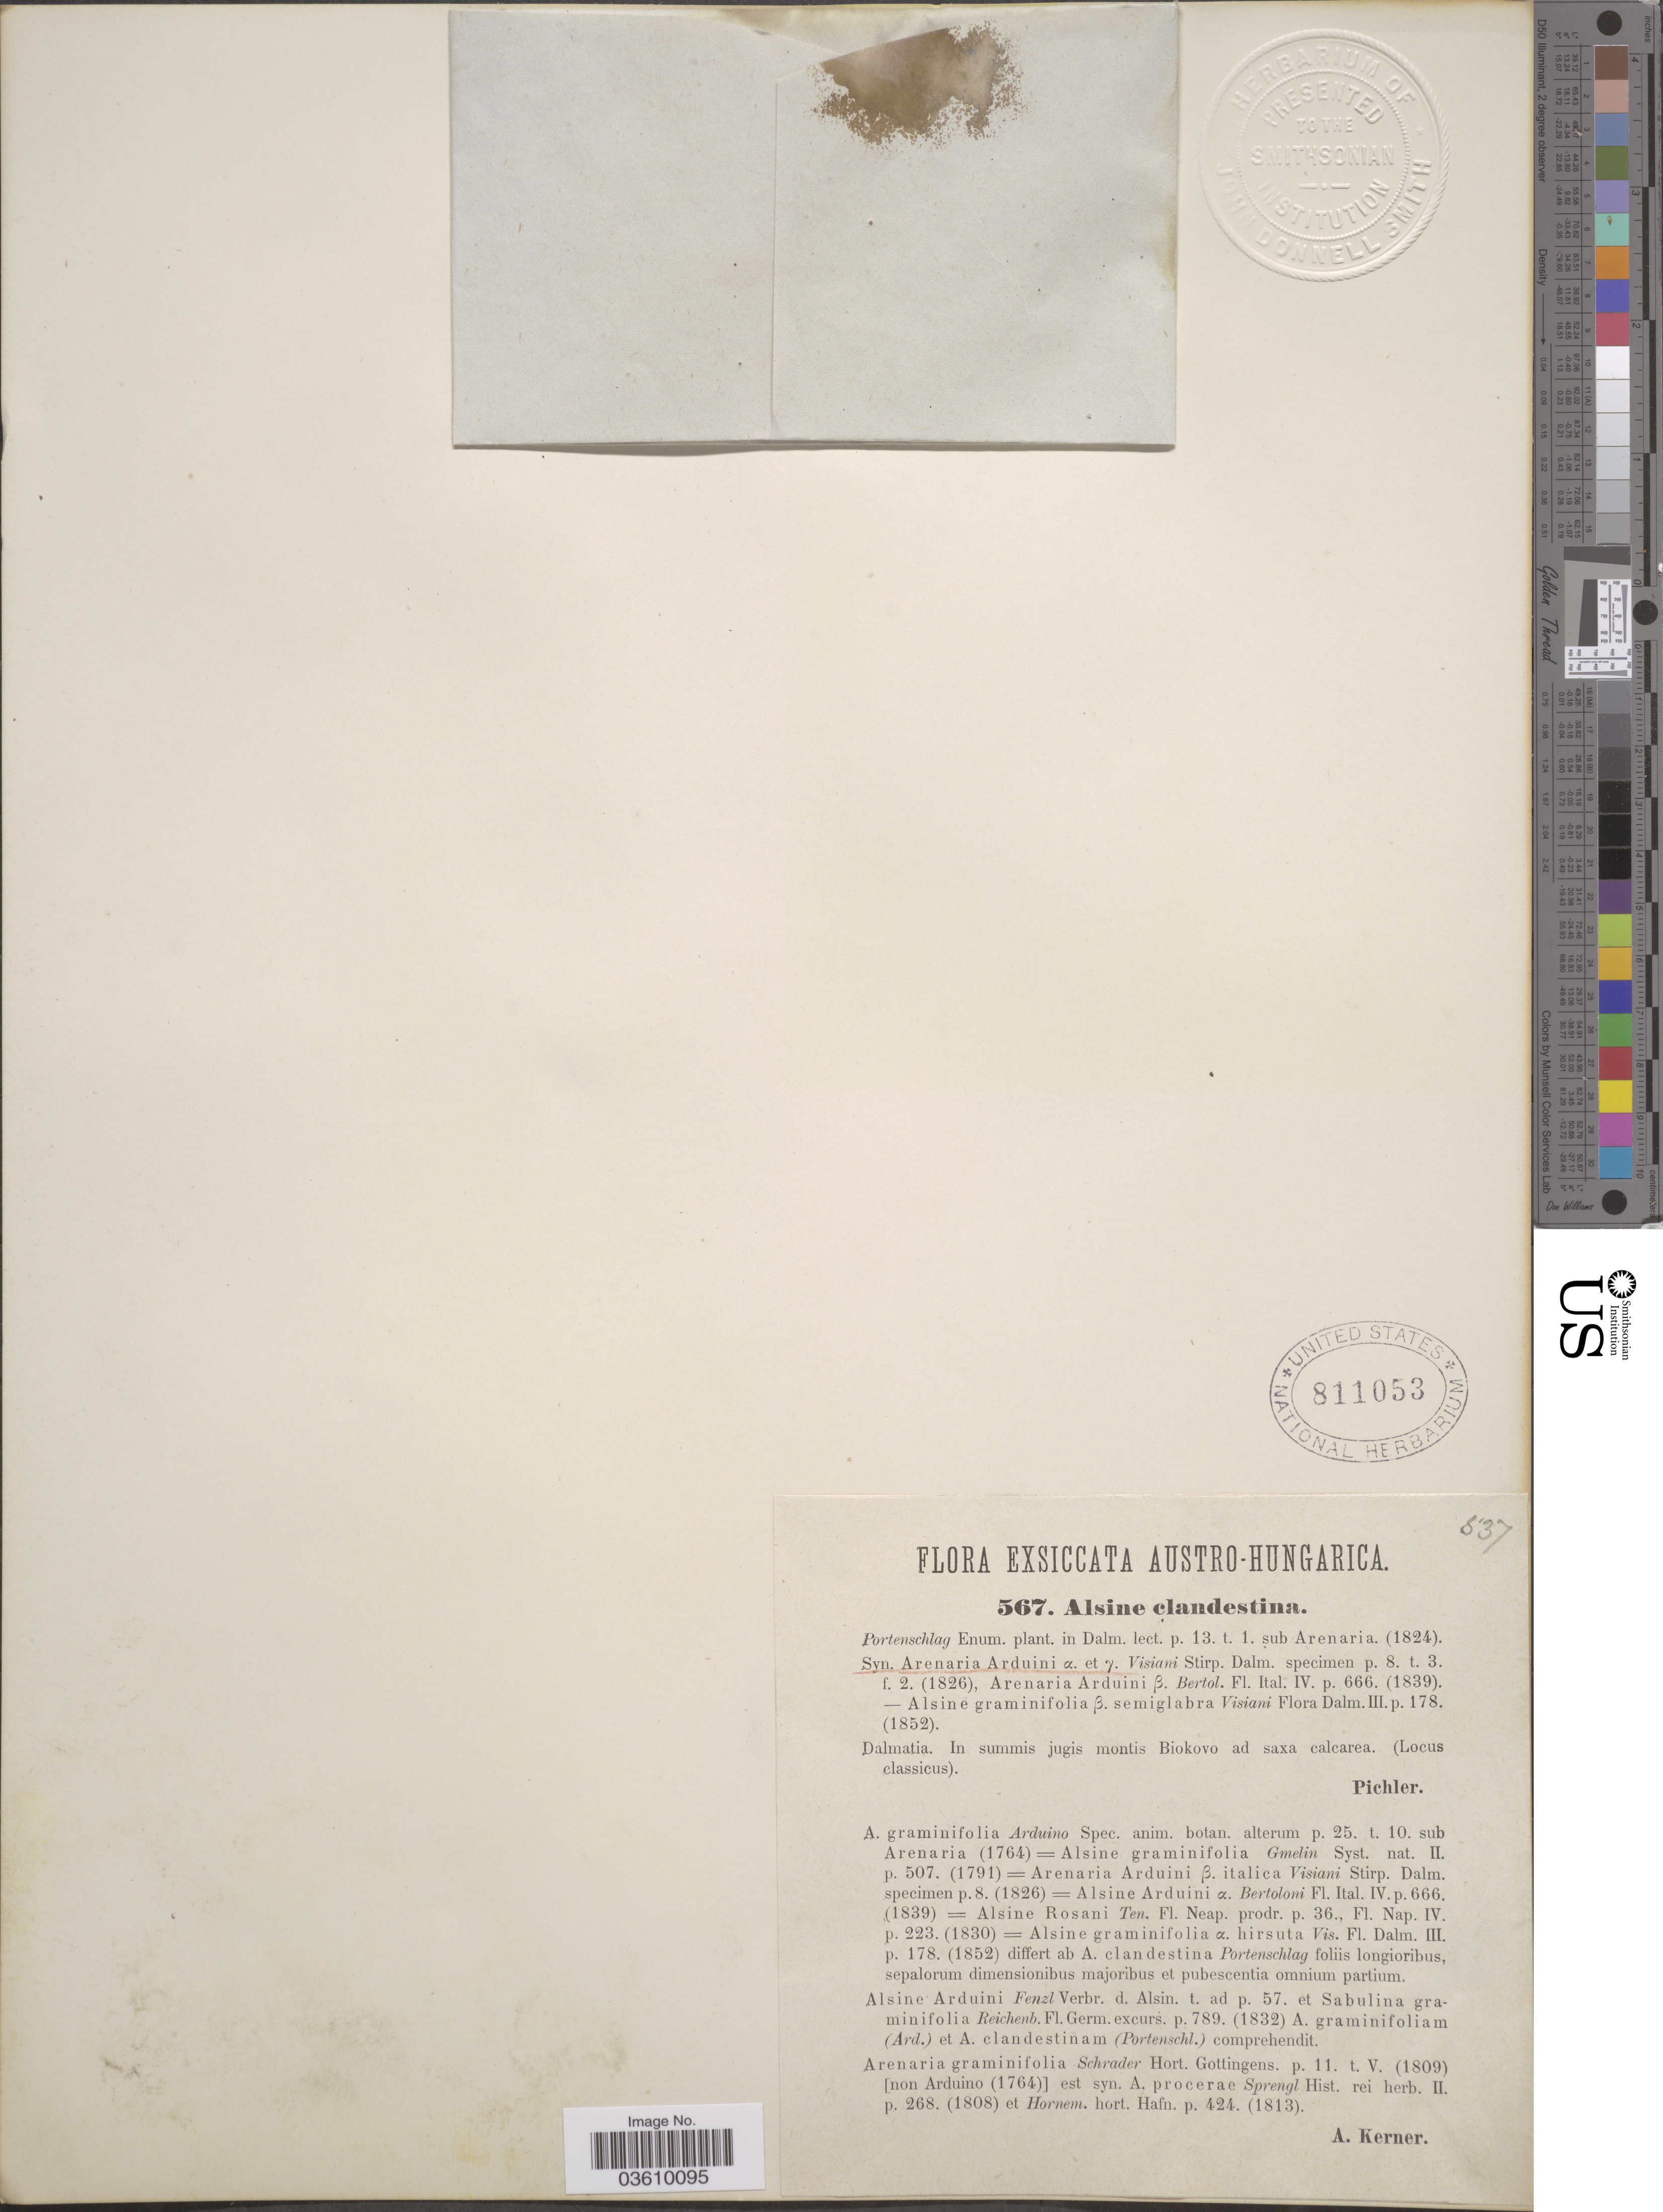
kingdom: Plantae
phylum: Tracheophyta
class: Magnoliopsida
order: Caryophyllales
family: Caryophyllaceae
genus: Minuartia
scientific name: Minuartia clandestina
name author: (Port.) Trinajstić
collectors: Pichler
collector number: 567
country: Croatia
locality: Austro-Hungarica. Dalmatia. In summis jugis montis Biokovo ad saxa calcarea.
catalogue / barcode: US 811053